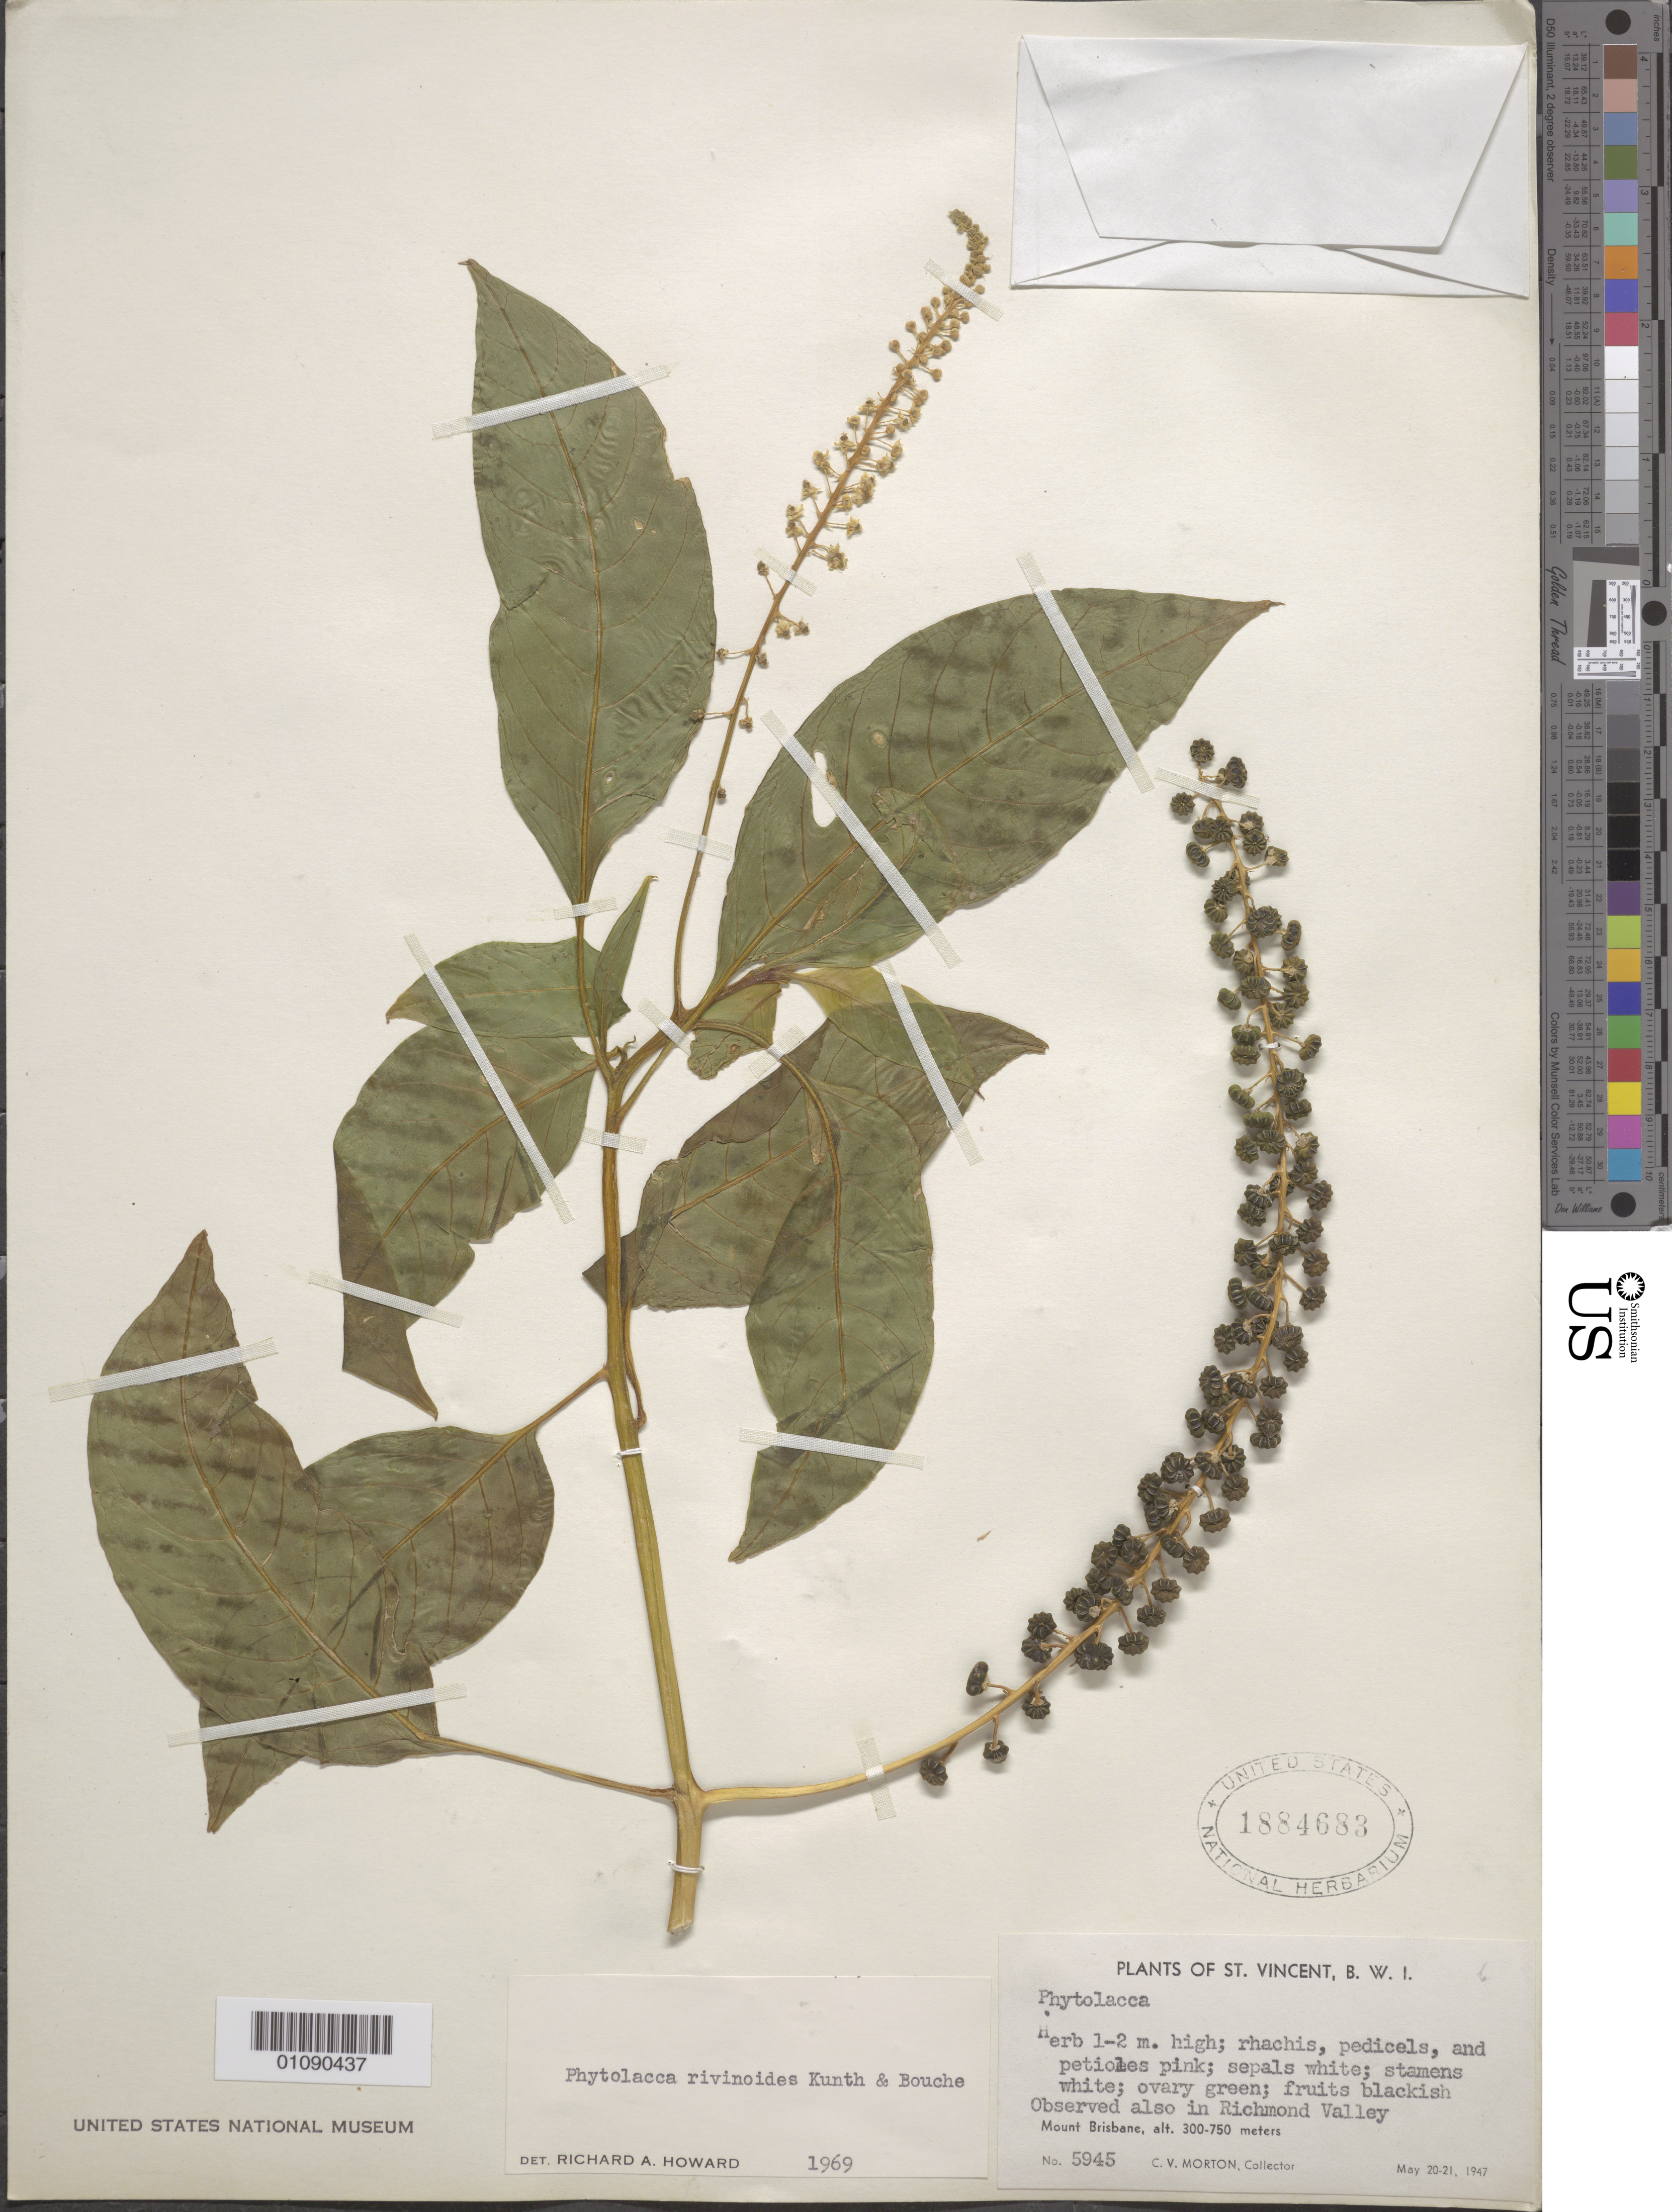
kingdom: Plantae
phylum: Tracheophyta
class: Magnoliopsida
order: Caryophyllales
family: Phytolaccaceae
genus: Phytolacca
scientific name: Phytolacca rivinoides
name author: Kunth & C.D. Bouché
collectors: C. V. Morton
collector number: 5945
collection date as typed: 20 May 1947 to 21 May 1947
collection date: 1947-05-20/1947-05-21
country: St. Vincent - Grenadines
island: St. Vincent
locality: Mount Brisbane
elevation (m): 300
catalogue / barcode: US 1884683